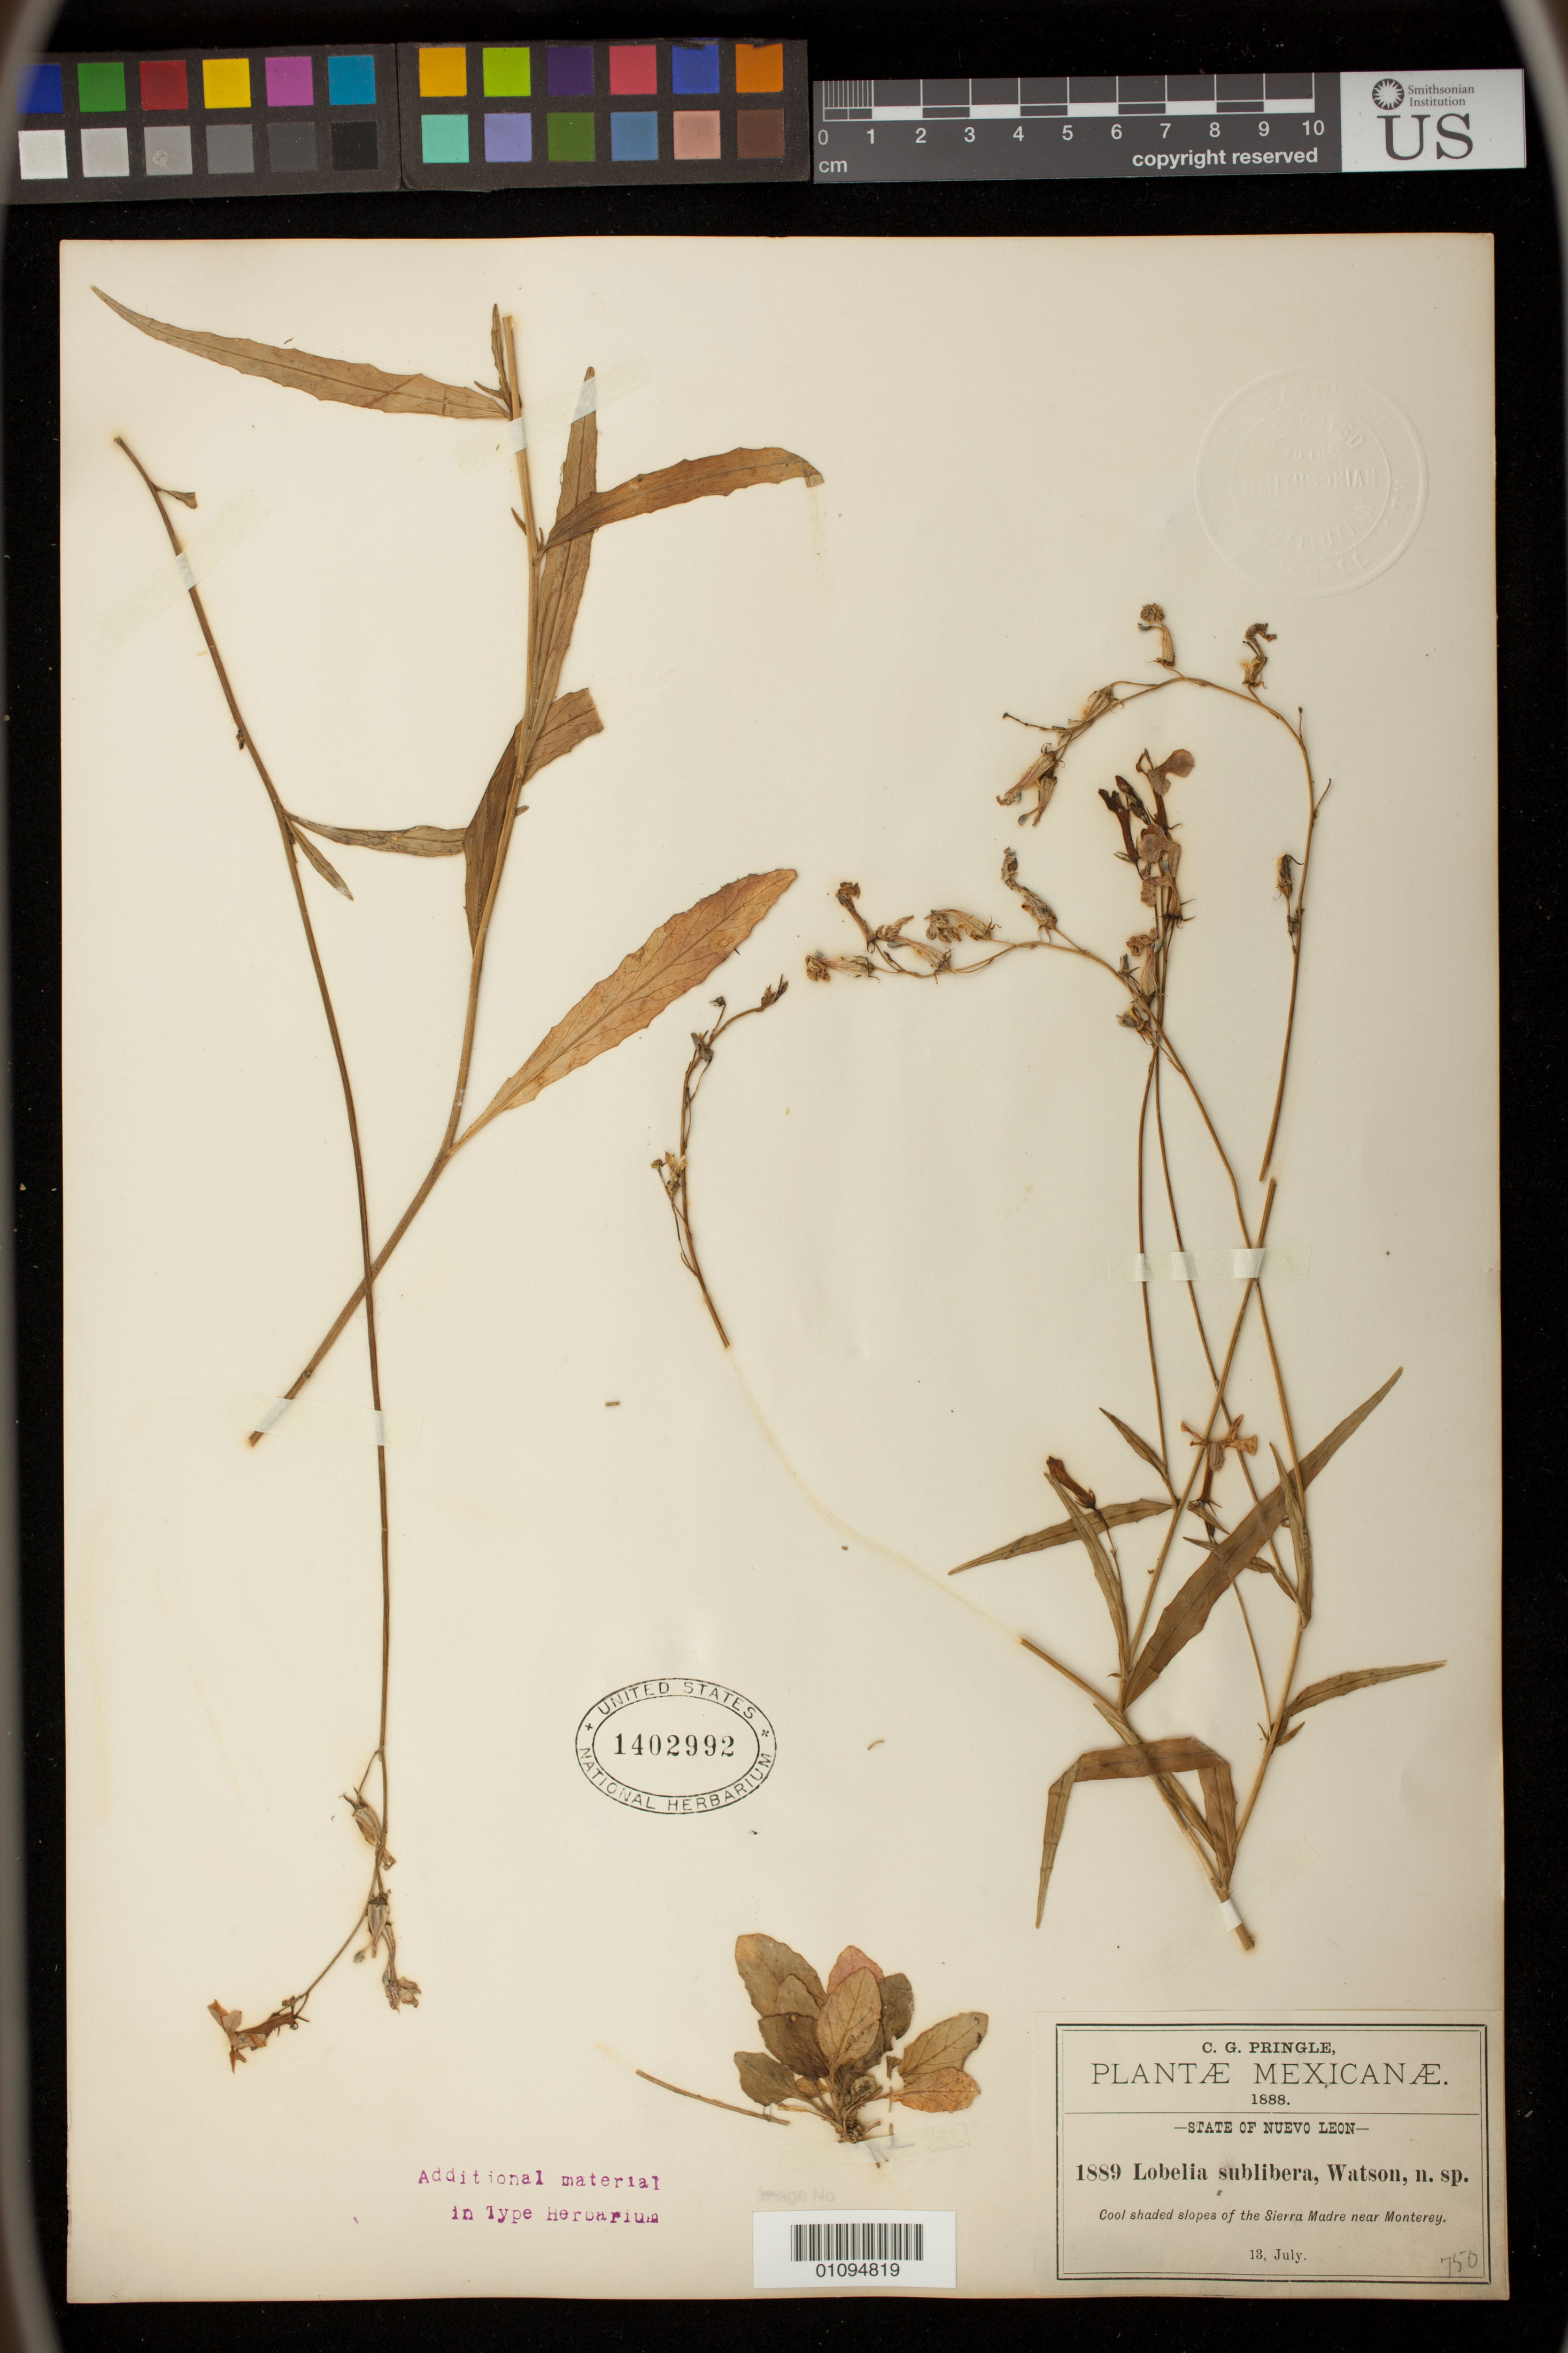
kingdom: Plantae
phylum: Tracheophyta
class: Magnoliopsida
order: Asterales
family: Campanulaceae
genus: Lobelia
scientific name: Lobelia sublibera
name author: S. Watson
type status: Type Collection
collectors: C. G. Pringle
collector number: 1889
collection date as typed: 13 Jul 1888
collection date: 1888-07-13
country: Mexico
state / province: Nuevo León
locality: Sierra Madre, near Monterrey.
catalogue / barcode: US 1402992